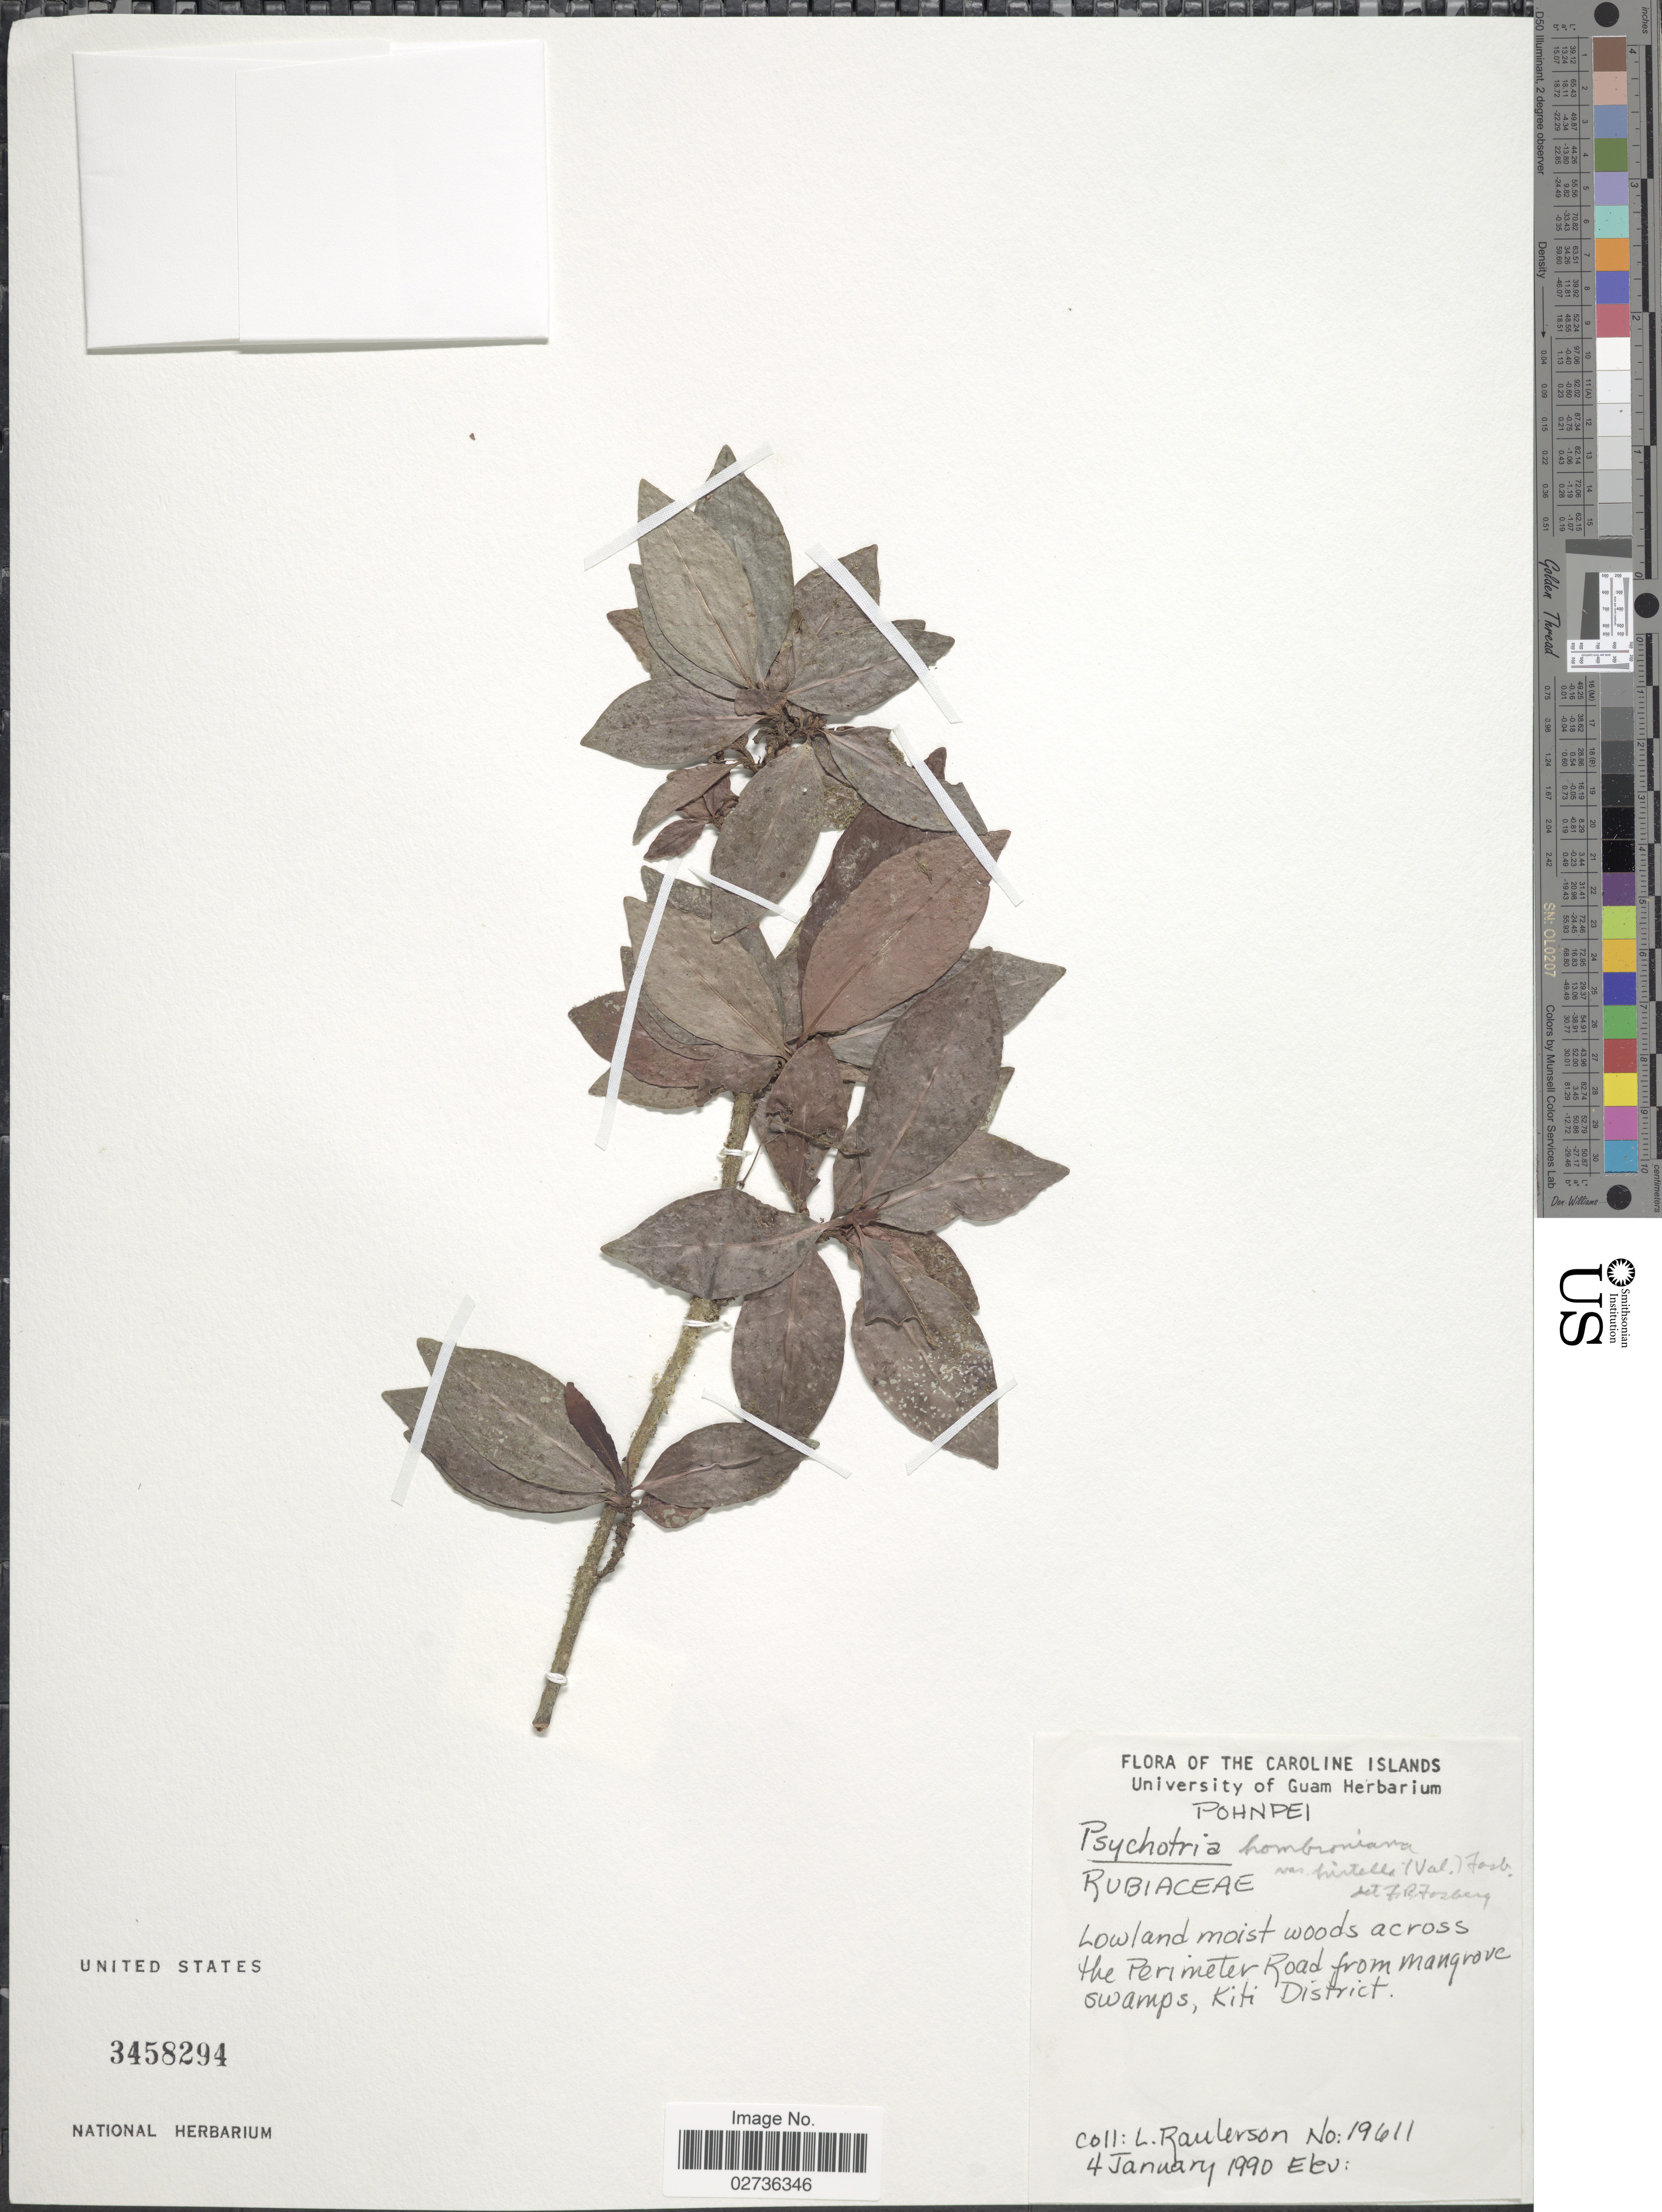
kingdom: Plantae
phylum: Tracheophyta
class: Magnoliopsida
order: Gentianales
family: Rubiaceae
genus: Psychotria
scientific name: Psychotria hombroniana var. hirtella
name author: (Valeton) Fosberg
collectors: L. Raulerson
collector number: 19611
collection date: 1990-01-04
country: Micronesia, Federated States of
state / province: Pohnpei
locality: Caroline Islands. Lowland moist woods across the Perimeter Road from mangrove swamps, Kiti District.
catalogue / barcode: US 3458294